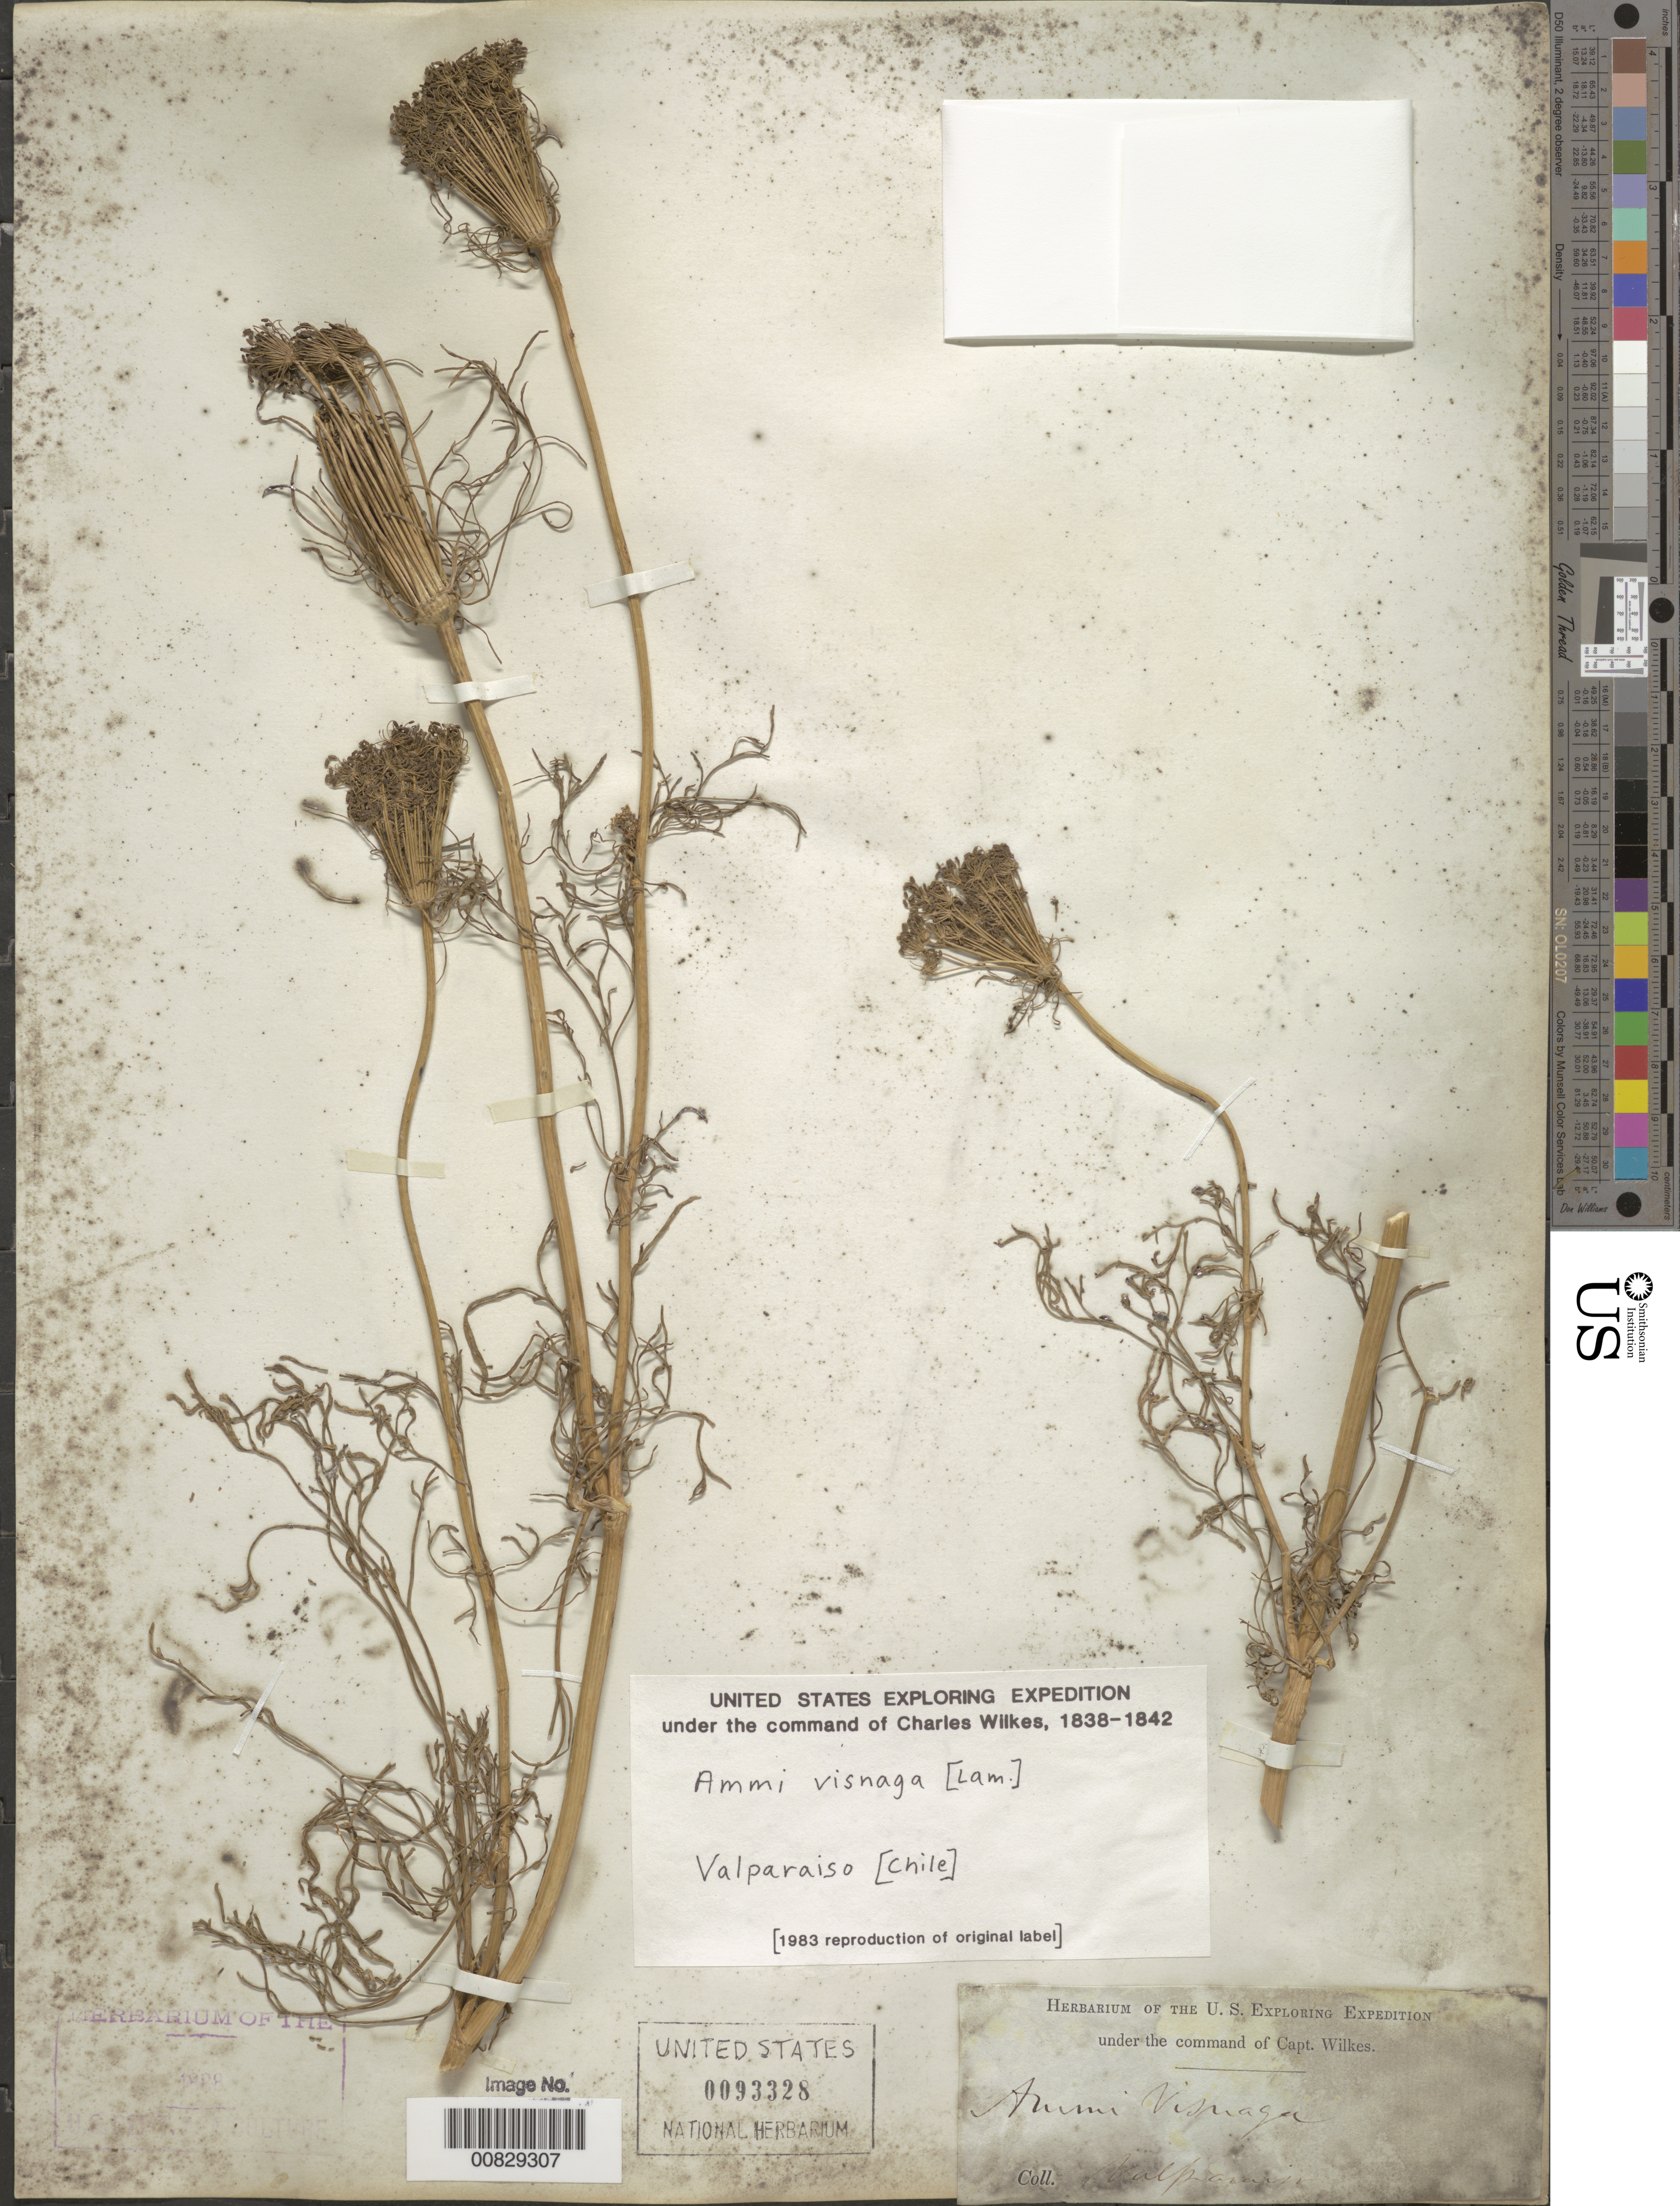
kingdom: Plantae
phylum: Tracheophyta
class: Magnoliopsida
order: Apiales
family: Apiaceae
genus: Ammi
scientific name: Ammi visnaga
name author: (L.) Lam.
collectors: Wilkes Explor. Exped.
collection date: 1838/1842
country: Chile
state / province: Valparaíso (V)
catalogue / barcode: US 93328